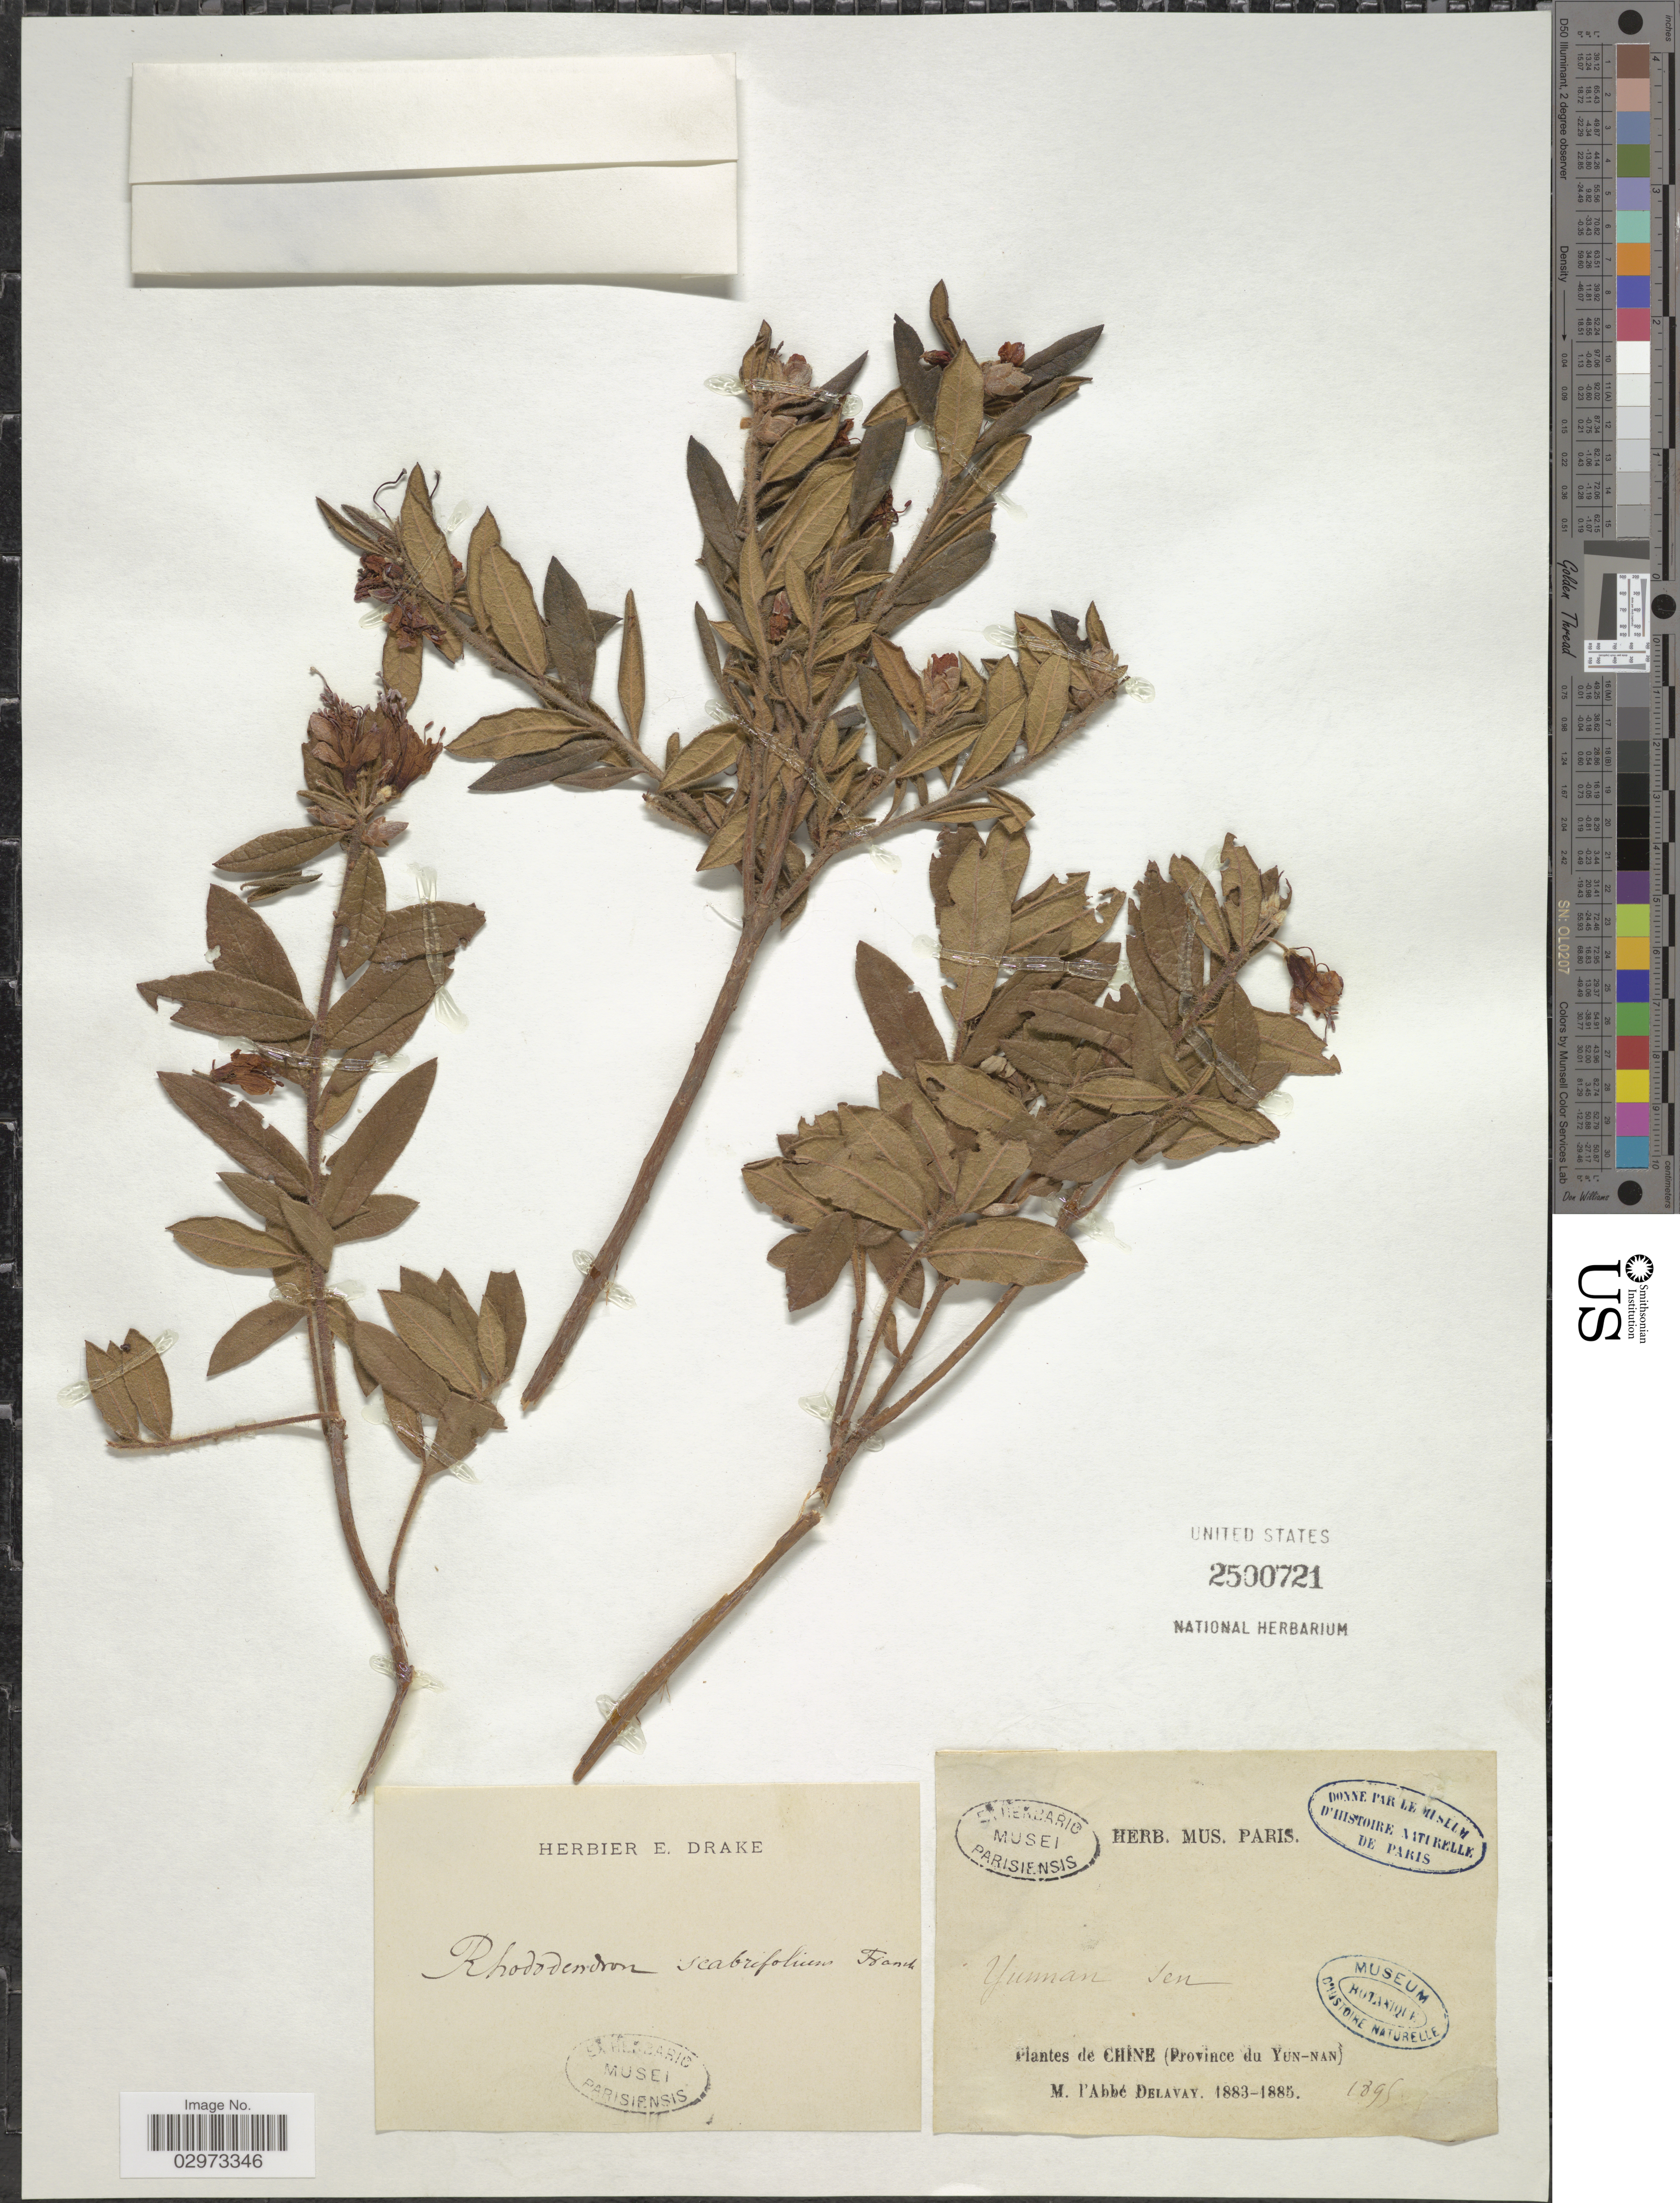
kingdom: Plantae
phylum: Tracheophyta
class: Magnoliopsida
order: Ericales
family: Ericaceae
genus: Rhododendron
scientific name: Rhododendron scabrifolium var. scabrifolium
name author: Franch.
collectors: P. Delavay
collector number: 1895?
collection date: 1883/1885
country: China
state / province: Yunnan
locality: Yunnan. Jen [interpreted]. Chine (Province du Yun-nan).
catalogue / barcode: US 2500721